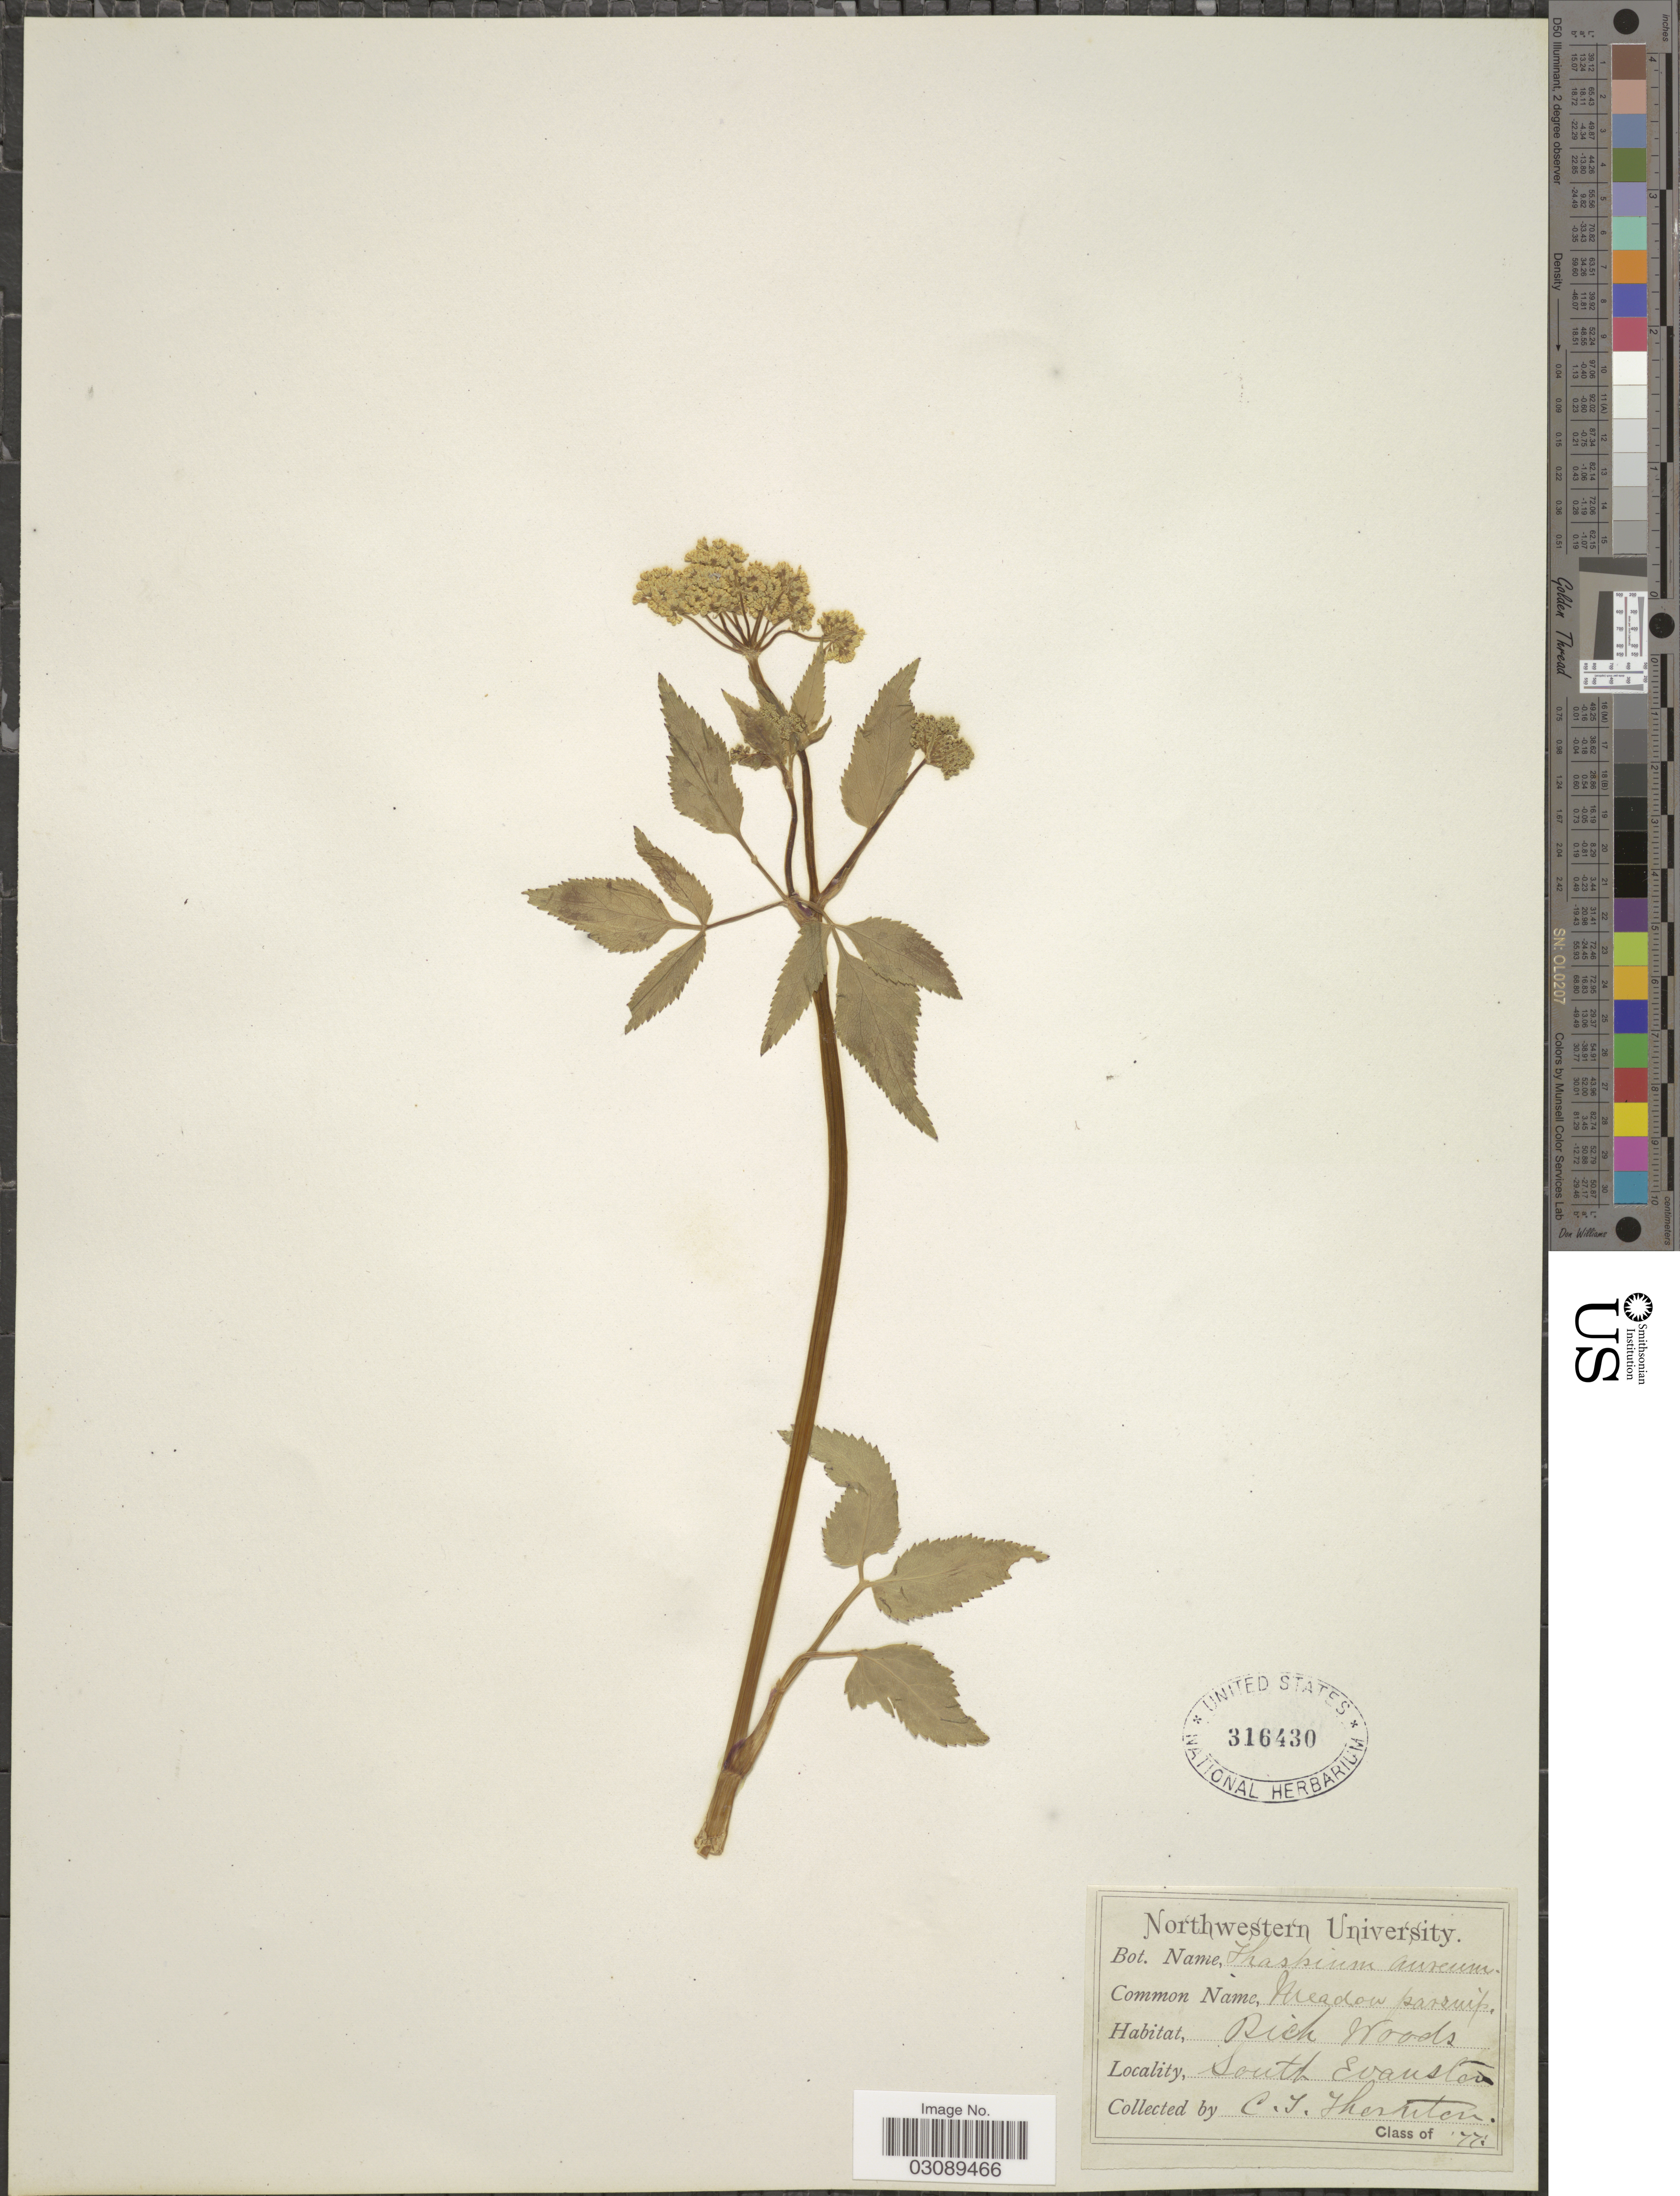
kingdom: Plantae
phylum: Tracheophyta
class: Magnoliopsida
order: Apiales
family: Apiaceae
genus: Thaspium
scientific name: Thaspium aureum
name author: (L.) Nutt.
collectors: C. Thornton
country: United States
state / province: Illinois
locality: South Evanston.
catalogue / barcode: US 316430